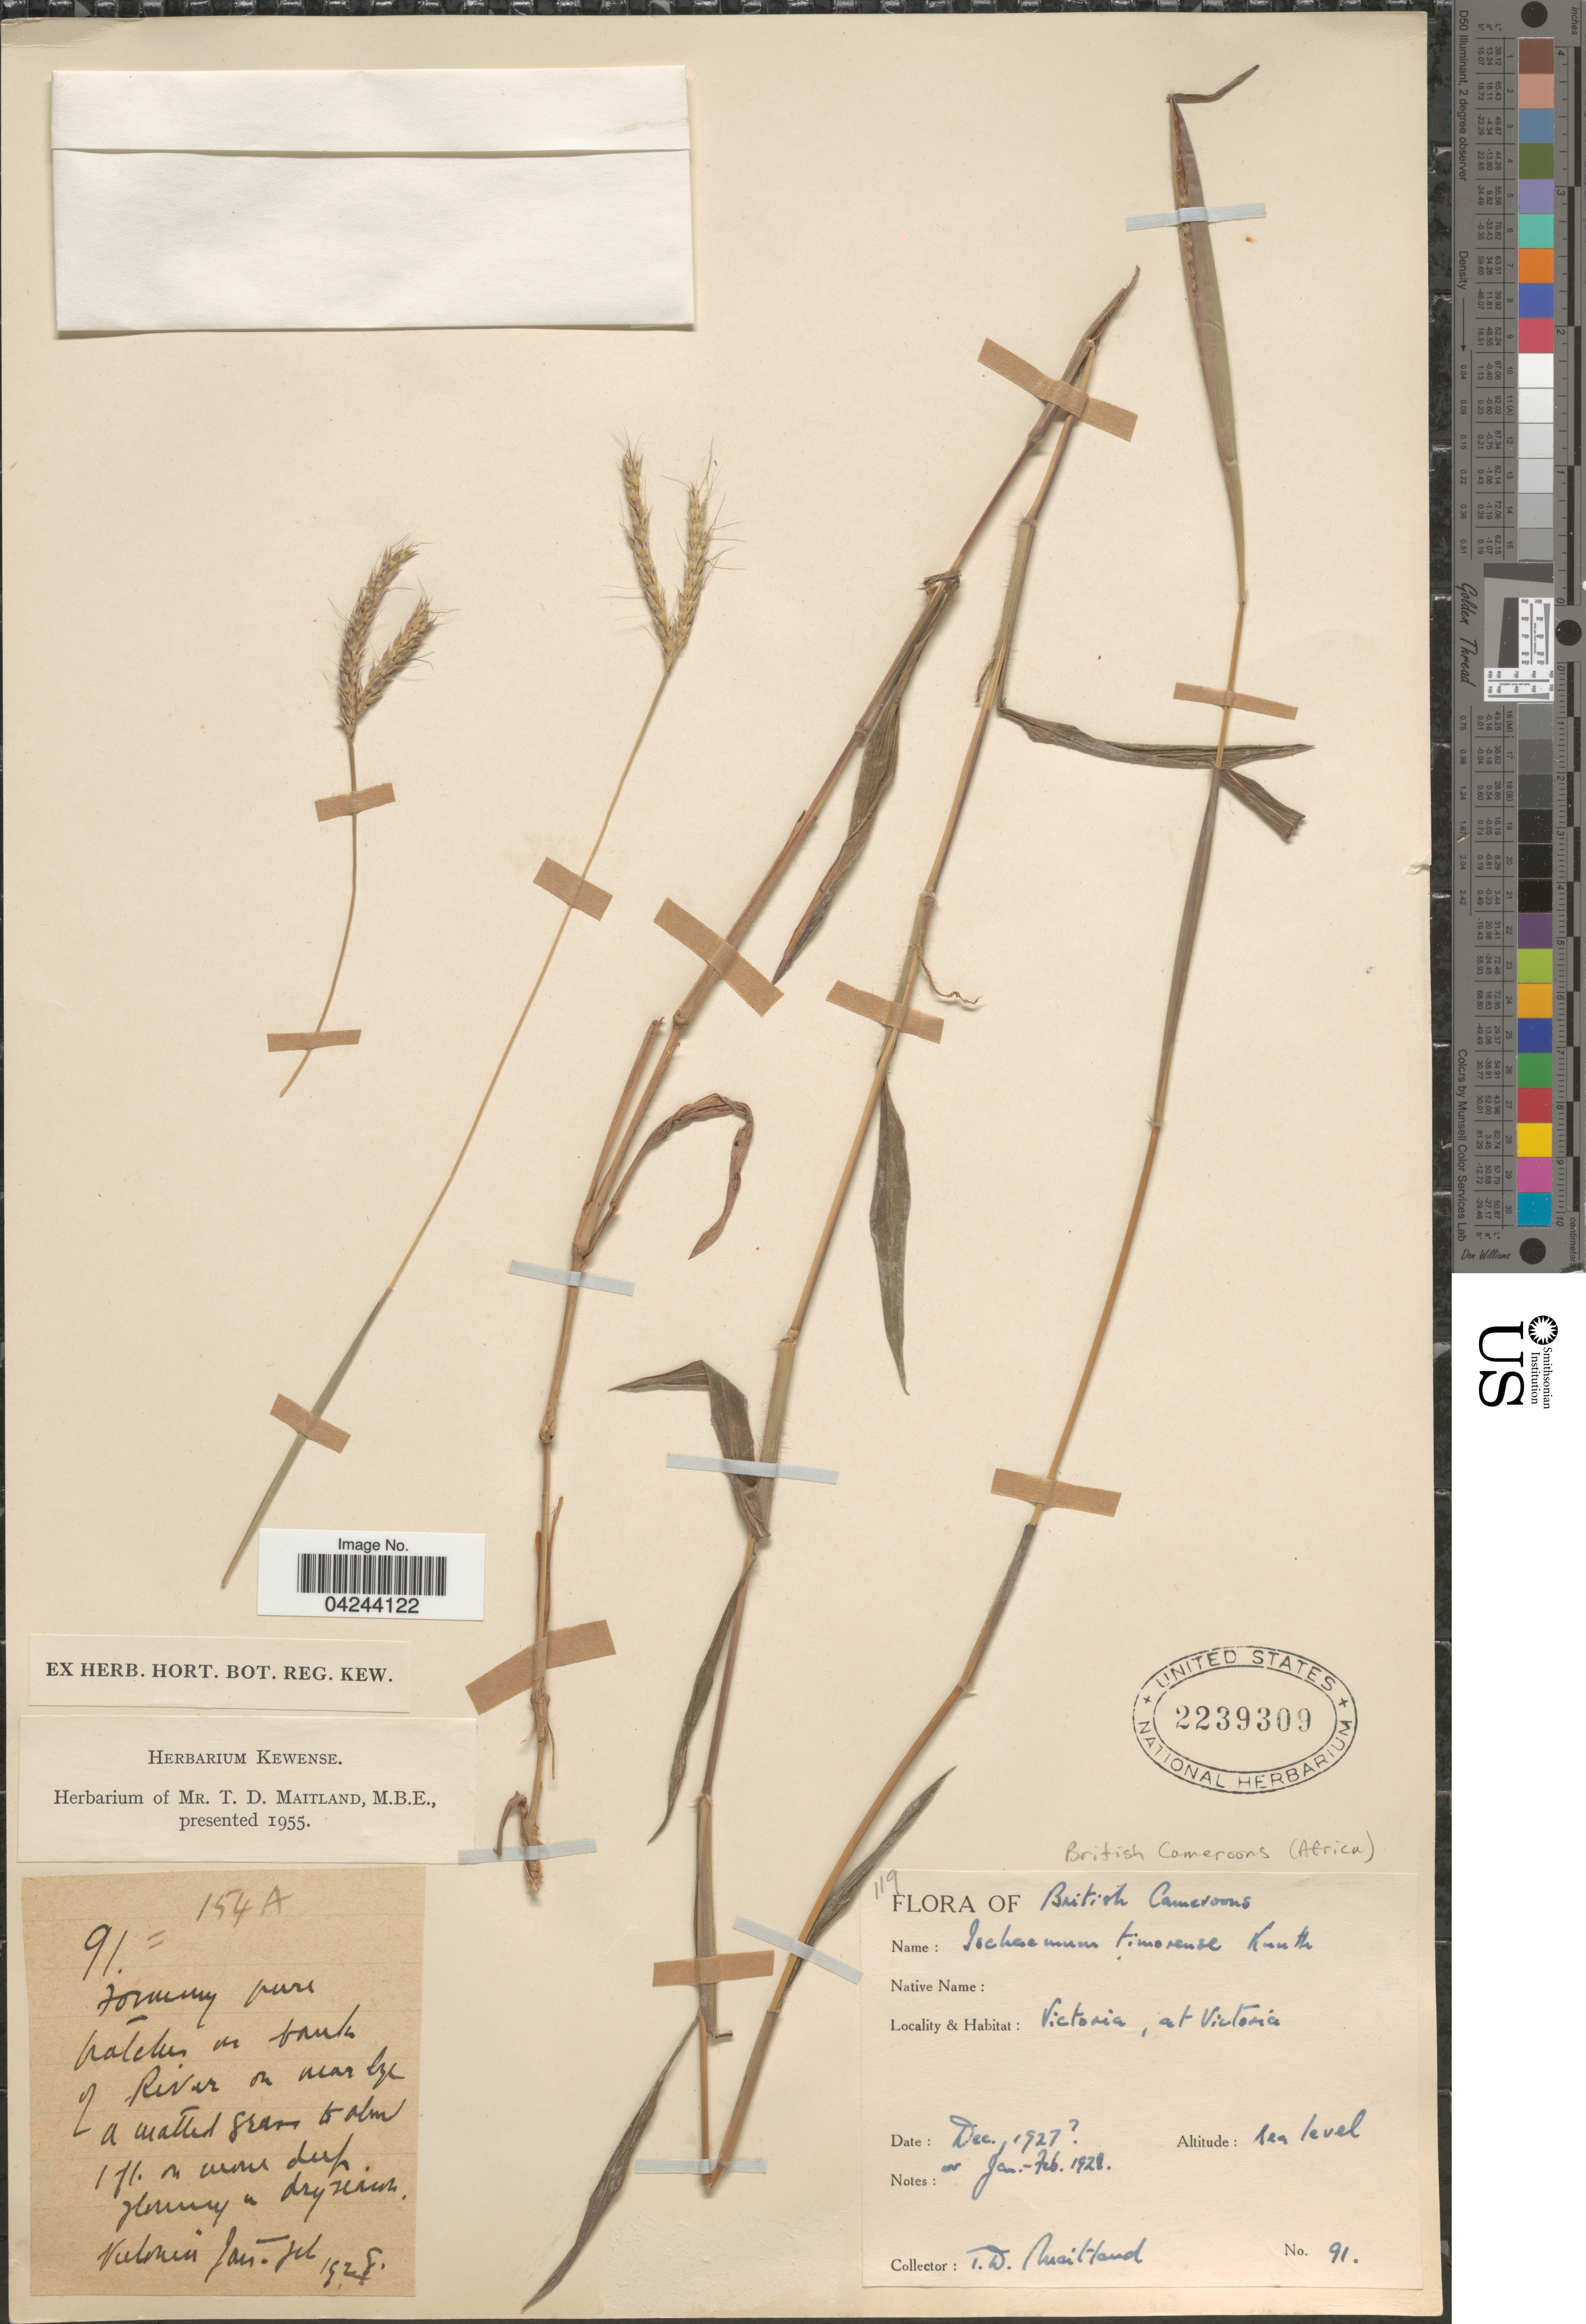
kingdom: Plantae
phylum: Tracheophyta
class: Liliopsida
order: Poales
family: Poaceae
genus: Ischaemum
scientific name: Ischaemum timorense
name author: Kunth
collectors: T. Maitland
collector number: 91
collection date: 1927-12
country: Cameroon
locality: British Cameroons (Africa). Victoria, at Victoria.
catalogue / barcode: US 2239309